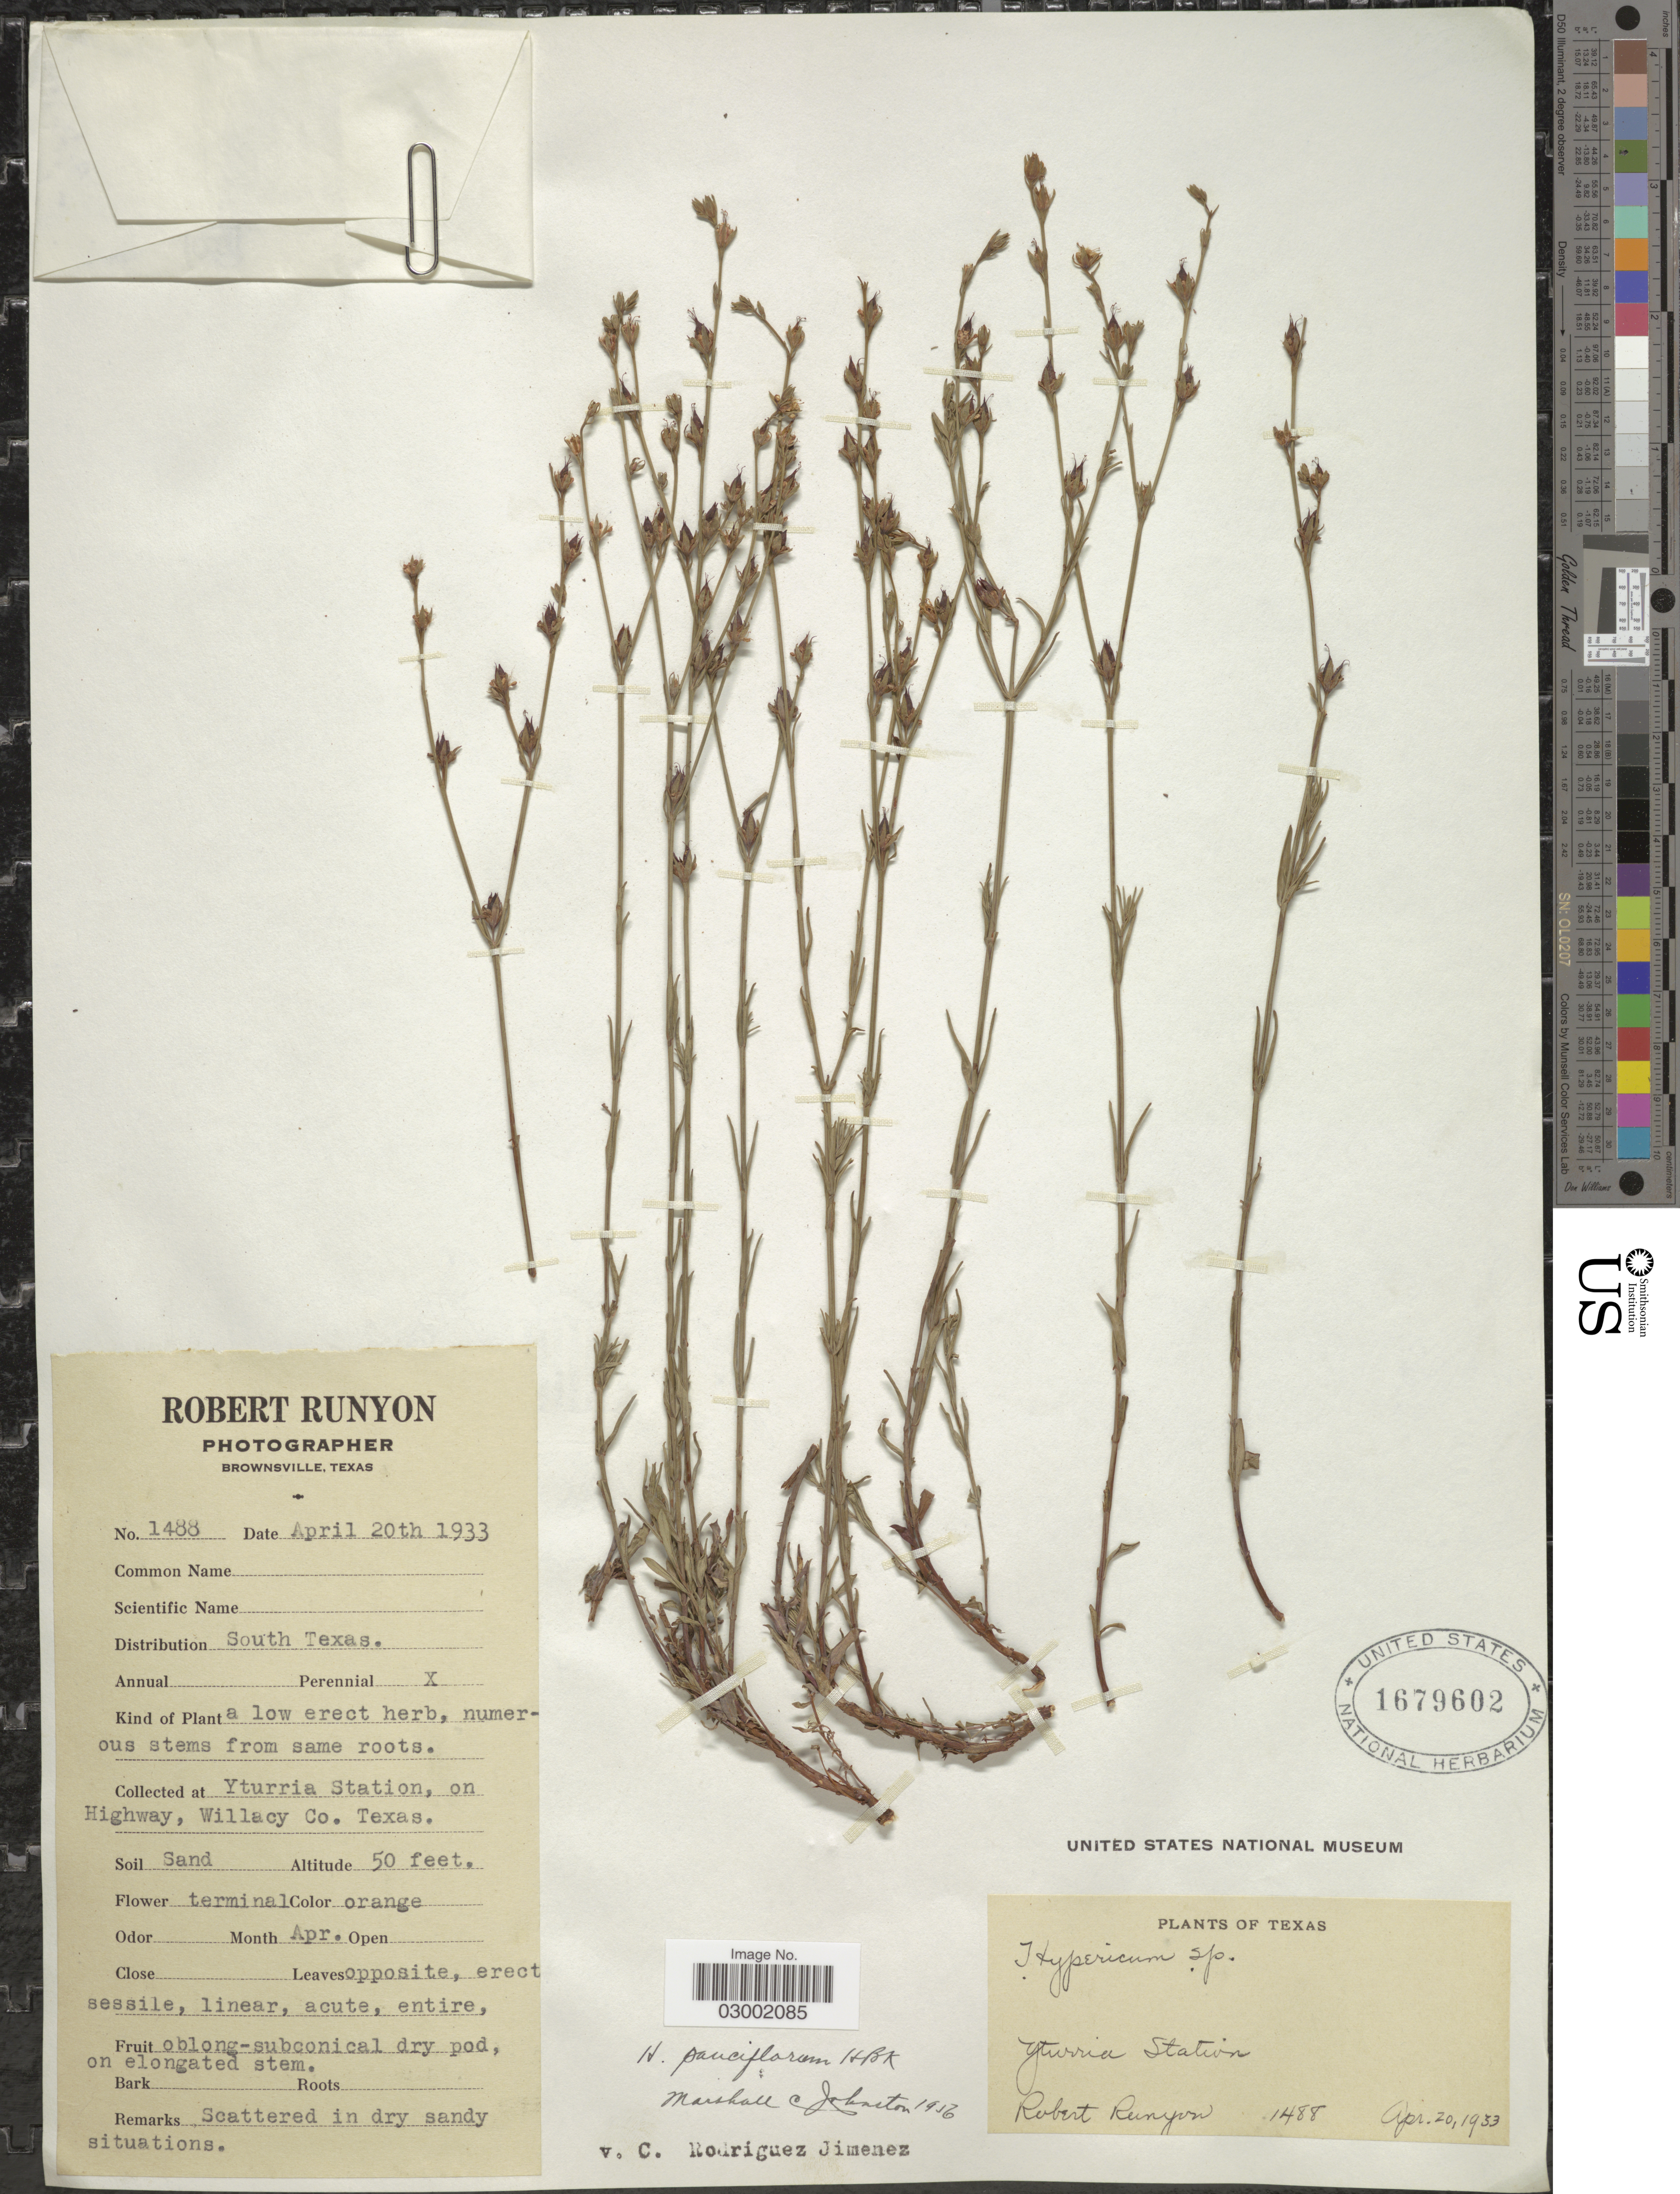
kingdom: Plantae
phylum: Tracheophyta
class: Magnoliopsida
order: Malpighiales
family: Hypericaceae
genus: Hypericum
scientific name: Hypericum pauciflorum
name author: Kunth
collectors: R. Runyon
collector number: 1488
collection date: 1933-04-20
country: United States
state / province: Texas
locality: South Texas. Yturria Station, on Highway, Willacy Co.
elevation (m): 15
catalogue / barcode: US 1679602